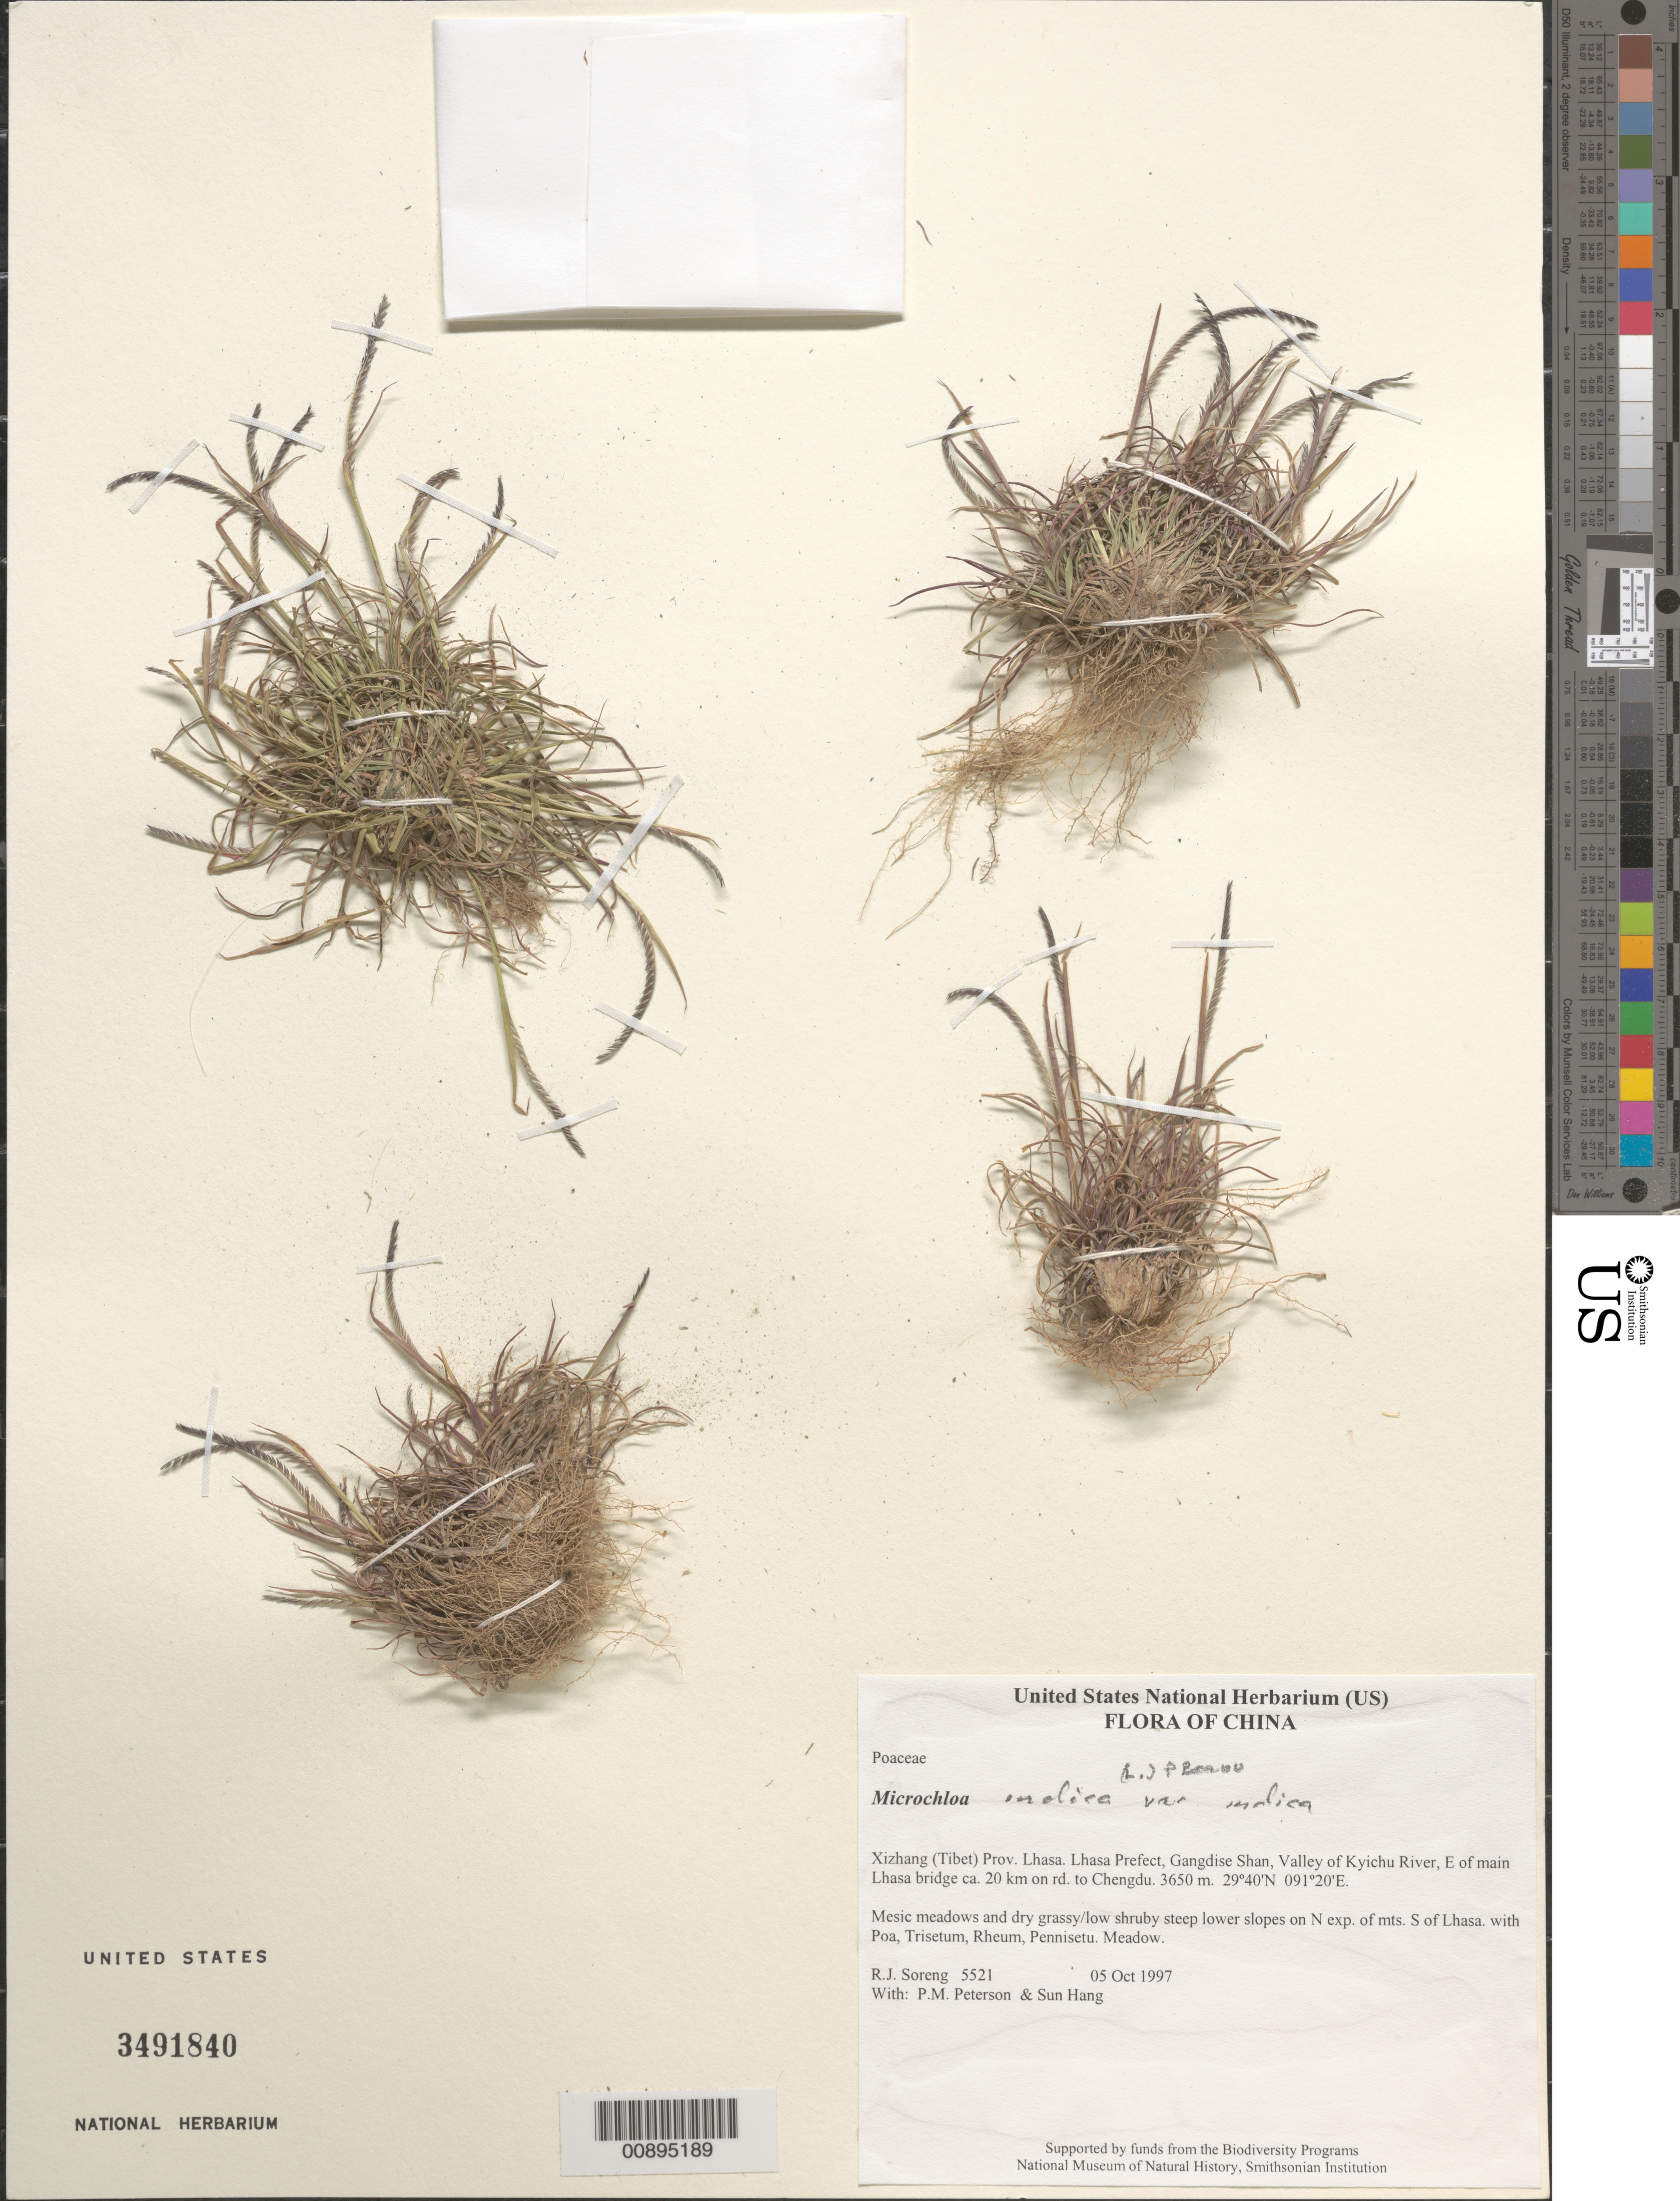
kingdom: Plantae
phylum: Tracheophyta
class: Liliopsida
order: Poales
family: Poaceae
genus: Microchloa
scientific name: Microchloa indica var. indica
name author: (L.) P. Beauv.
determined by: Soreng, Robert J., Research Associate (BOT), Smithsonian Institution - National Museum of Natural History (UNITED STATES)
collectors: R. J. Soreng, P. M. Peterson & Sun Hang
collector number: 5521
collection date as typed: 05 Oct 1997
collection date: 1997-10-05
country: China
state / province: Xizang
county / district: Lhasa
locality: Lhasa Prefect, Gangdise Shan, Valley of Kyichu River, E of main Lhasa bridge ca. 20 km on rd. to Chengdu.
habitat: Mesic meadows and dry grassy/low shruby steep lower slopes on N exp. of mts. S of Lhasa. with Poa, Trisetum, Rheum, Pennisetu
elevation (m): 3650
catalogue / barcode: US 3491840